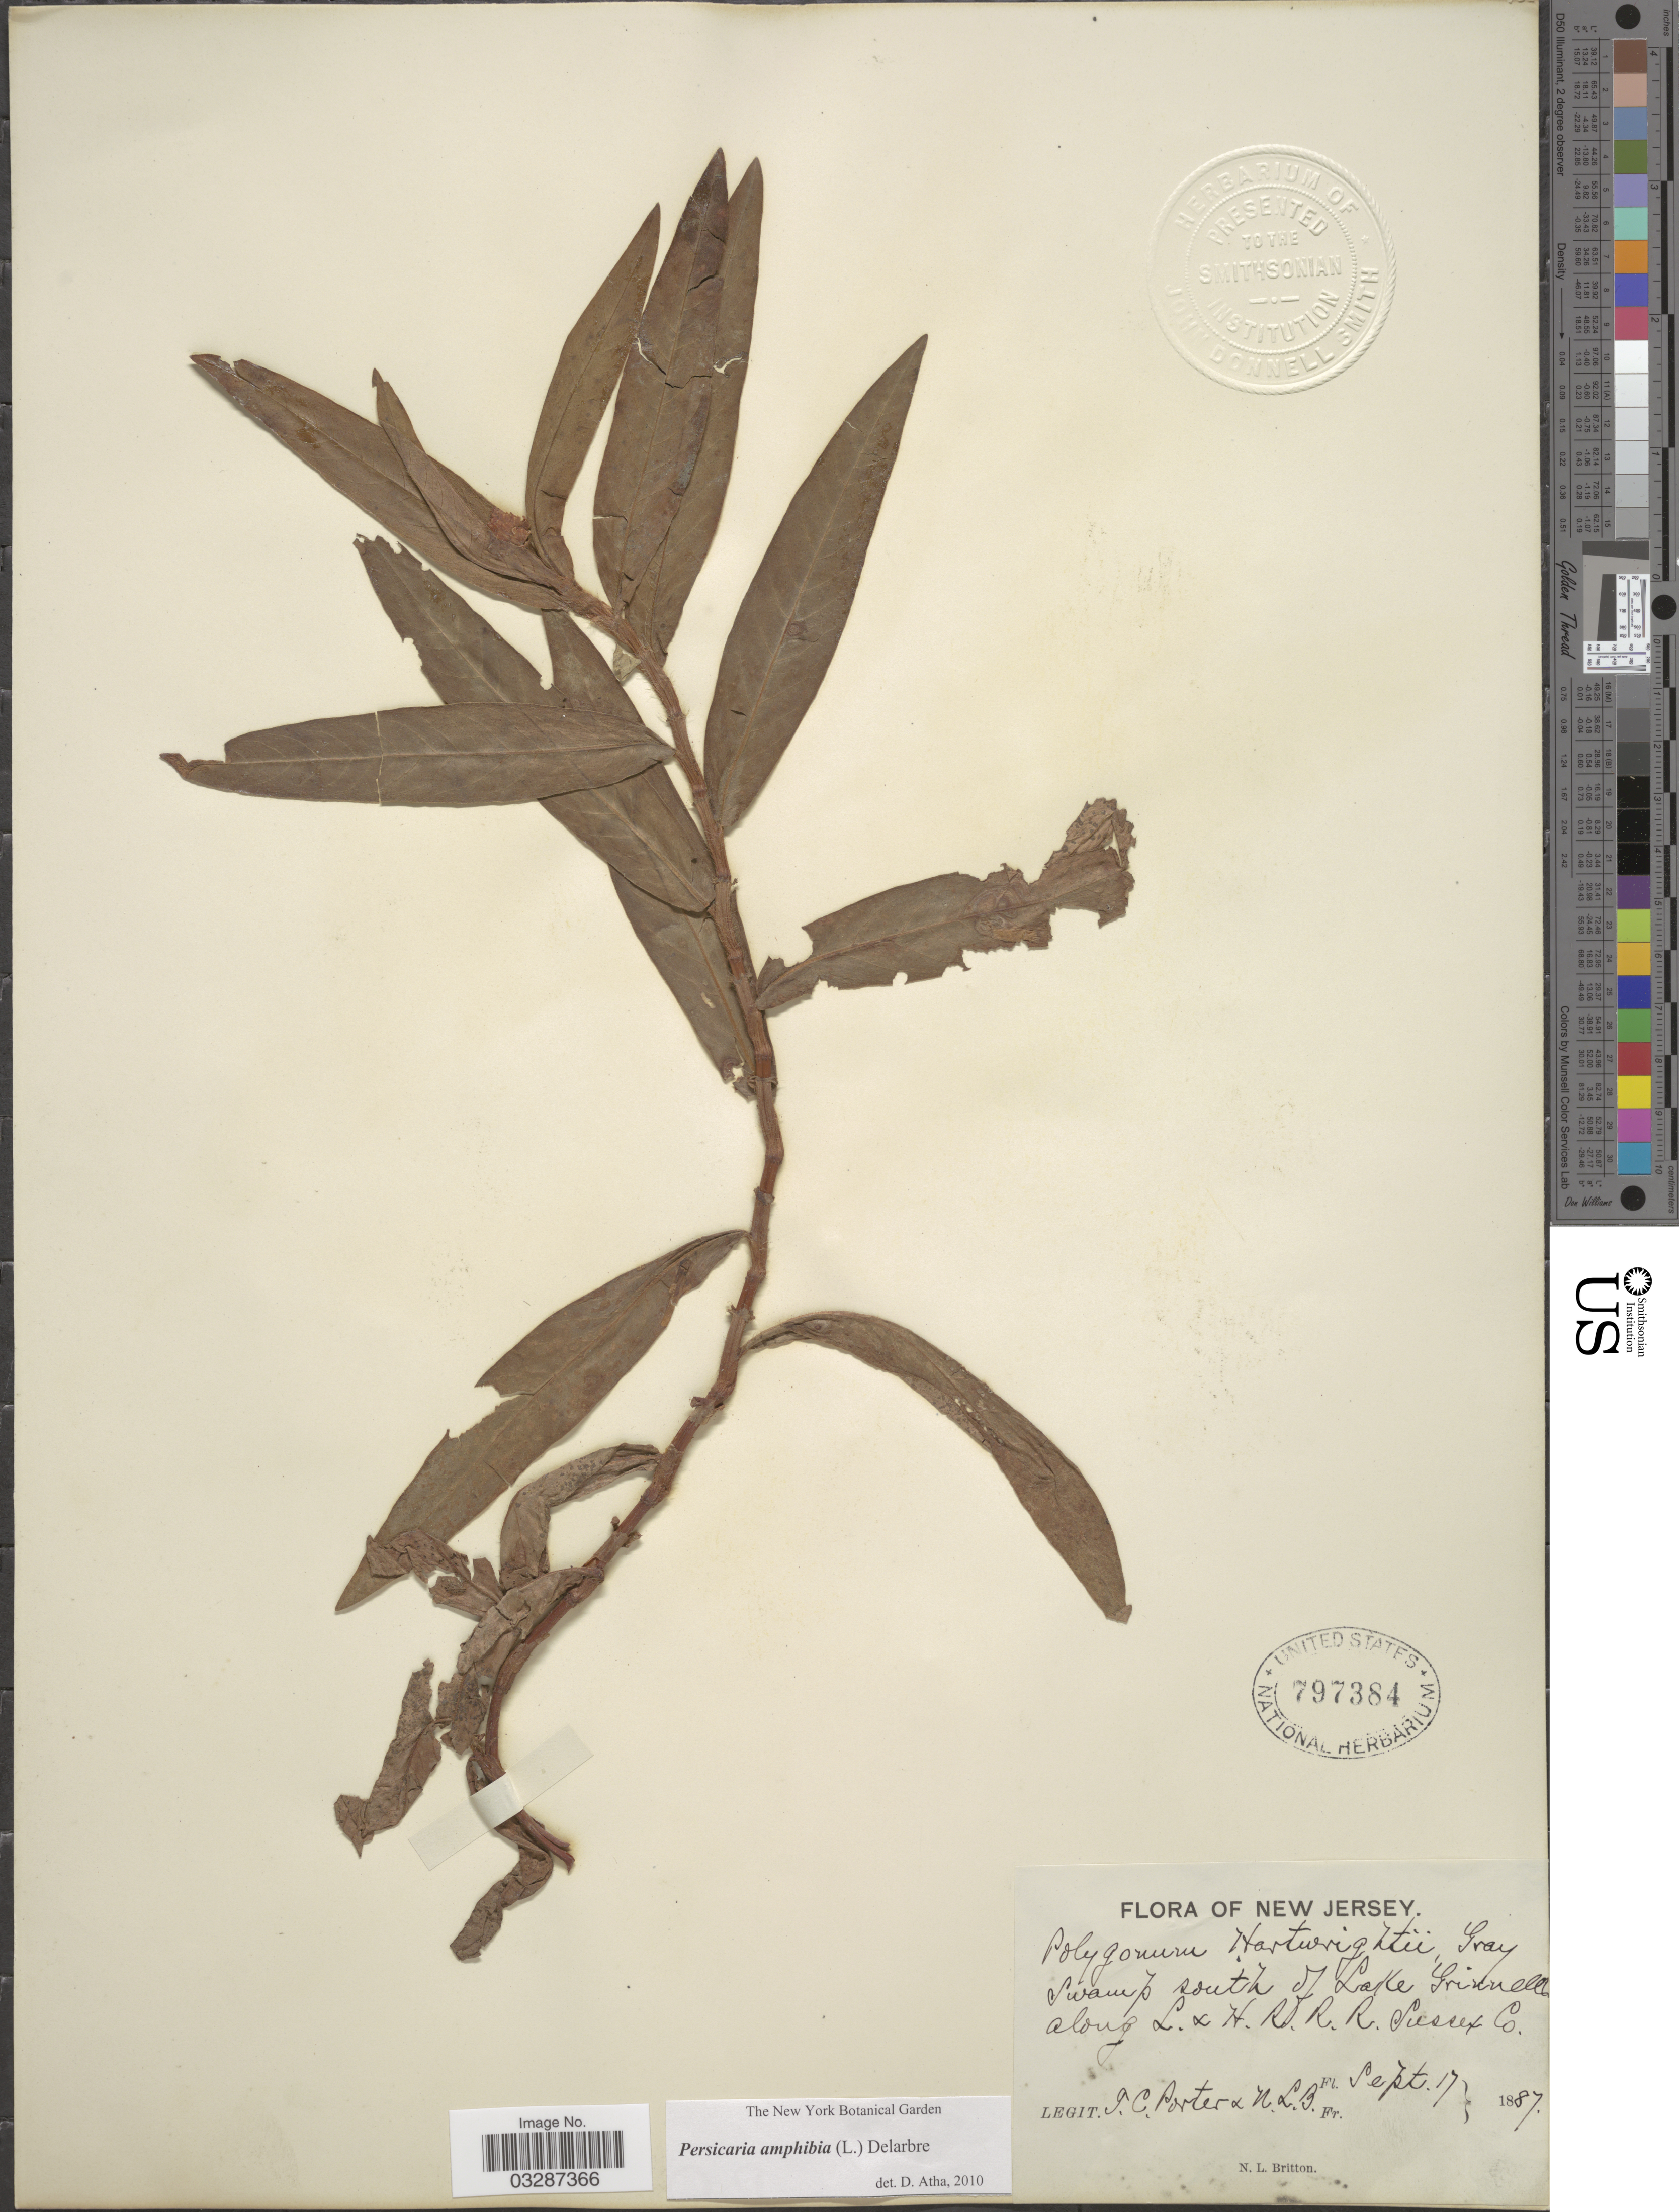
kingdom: Plantae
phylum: Tracheophyta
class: Magnoliopsida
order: Caryophyllales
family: Polygonaceae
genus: Persicaria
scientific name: Persicaria amphibia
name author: (L.) Delarbre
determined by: Atha, D. E.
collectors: T. Porter & N. Britton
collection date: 1887-09-17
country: United States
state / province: New Jersey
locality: Swamp south of Lake Grinnell along L. & H. R. R. R. Sussex Co.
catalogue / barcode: US 797384